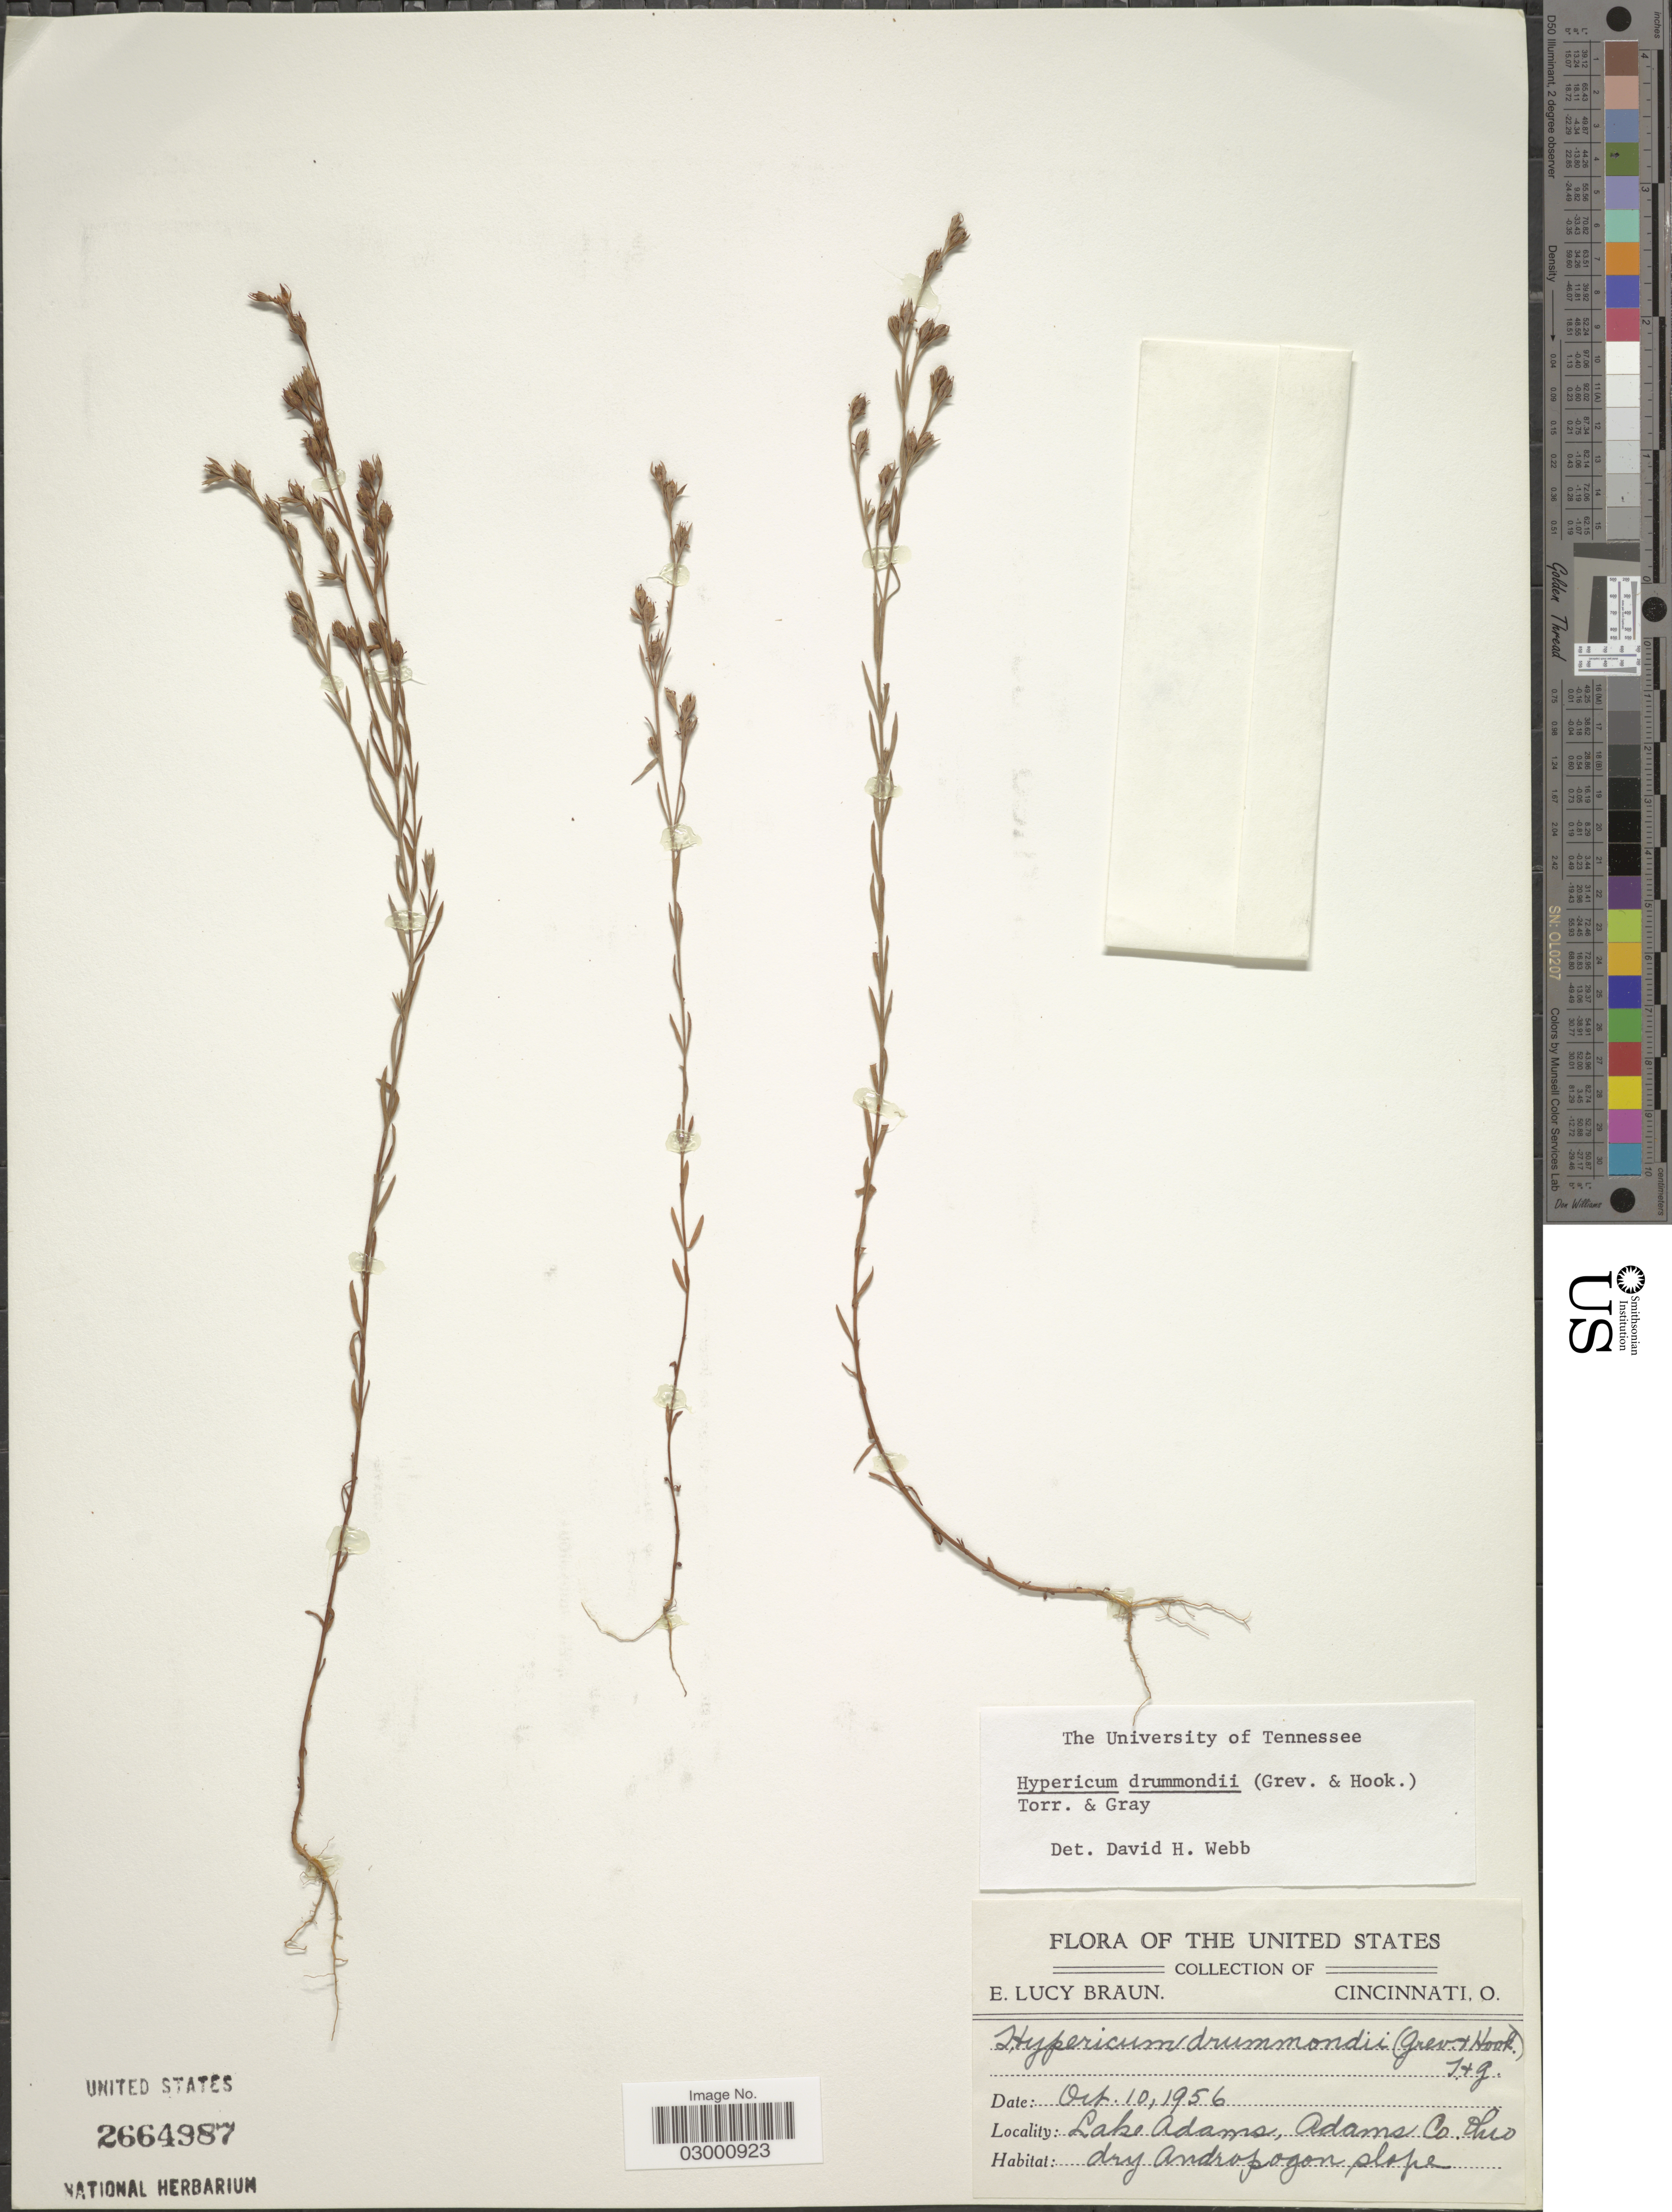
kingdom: Plantae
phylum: Tracheophyta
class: Magnoliopsida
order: Malpighiales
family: Hypericaceae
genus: Hypericum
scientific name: Hypericum drummondii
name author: (Grev. & Hook.) Torr. & A. Gray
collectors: E. L. Braun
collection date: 1956-10-10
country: United States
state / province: Ohio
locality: Lake Adams, Adams Co. Dry Andropogon slope.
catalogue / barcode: US 2664987